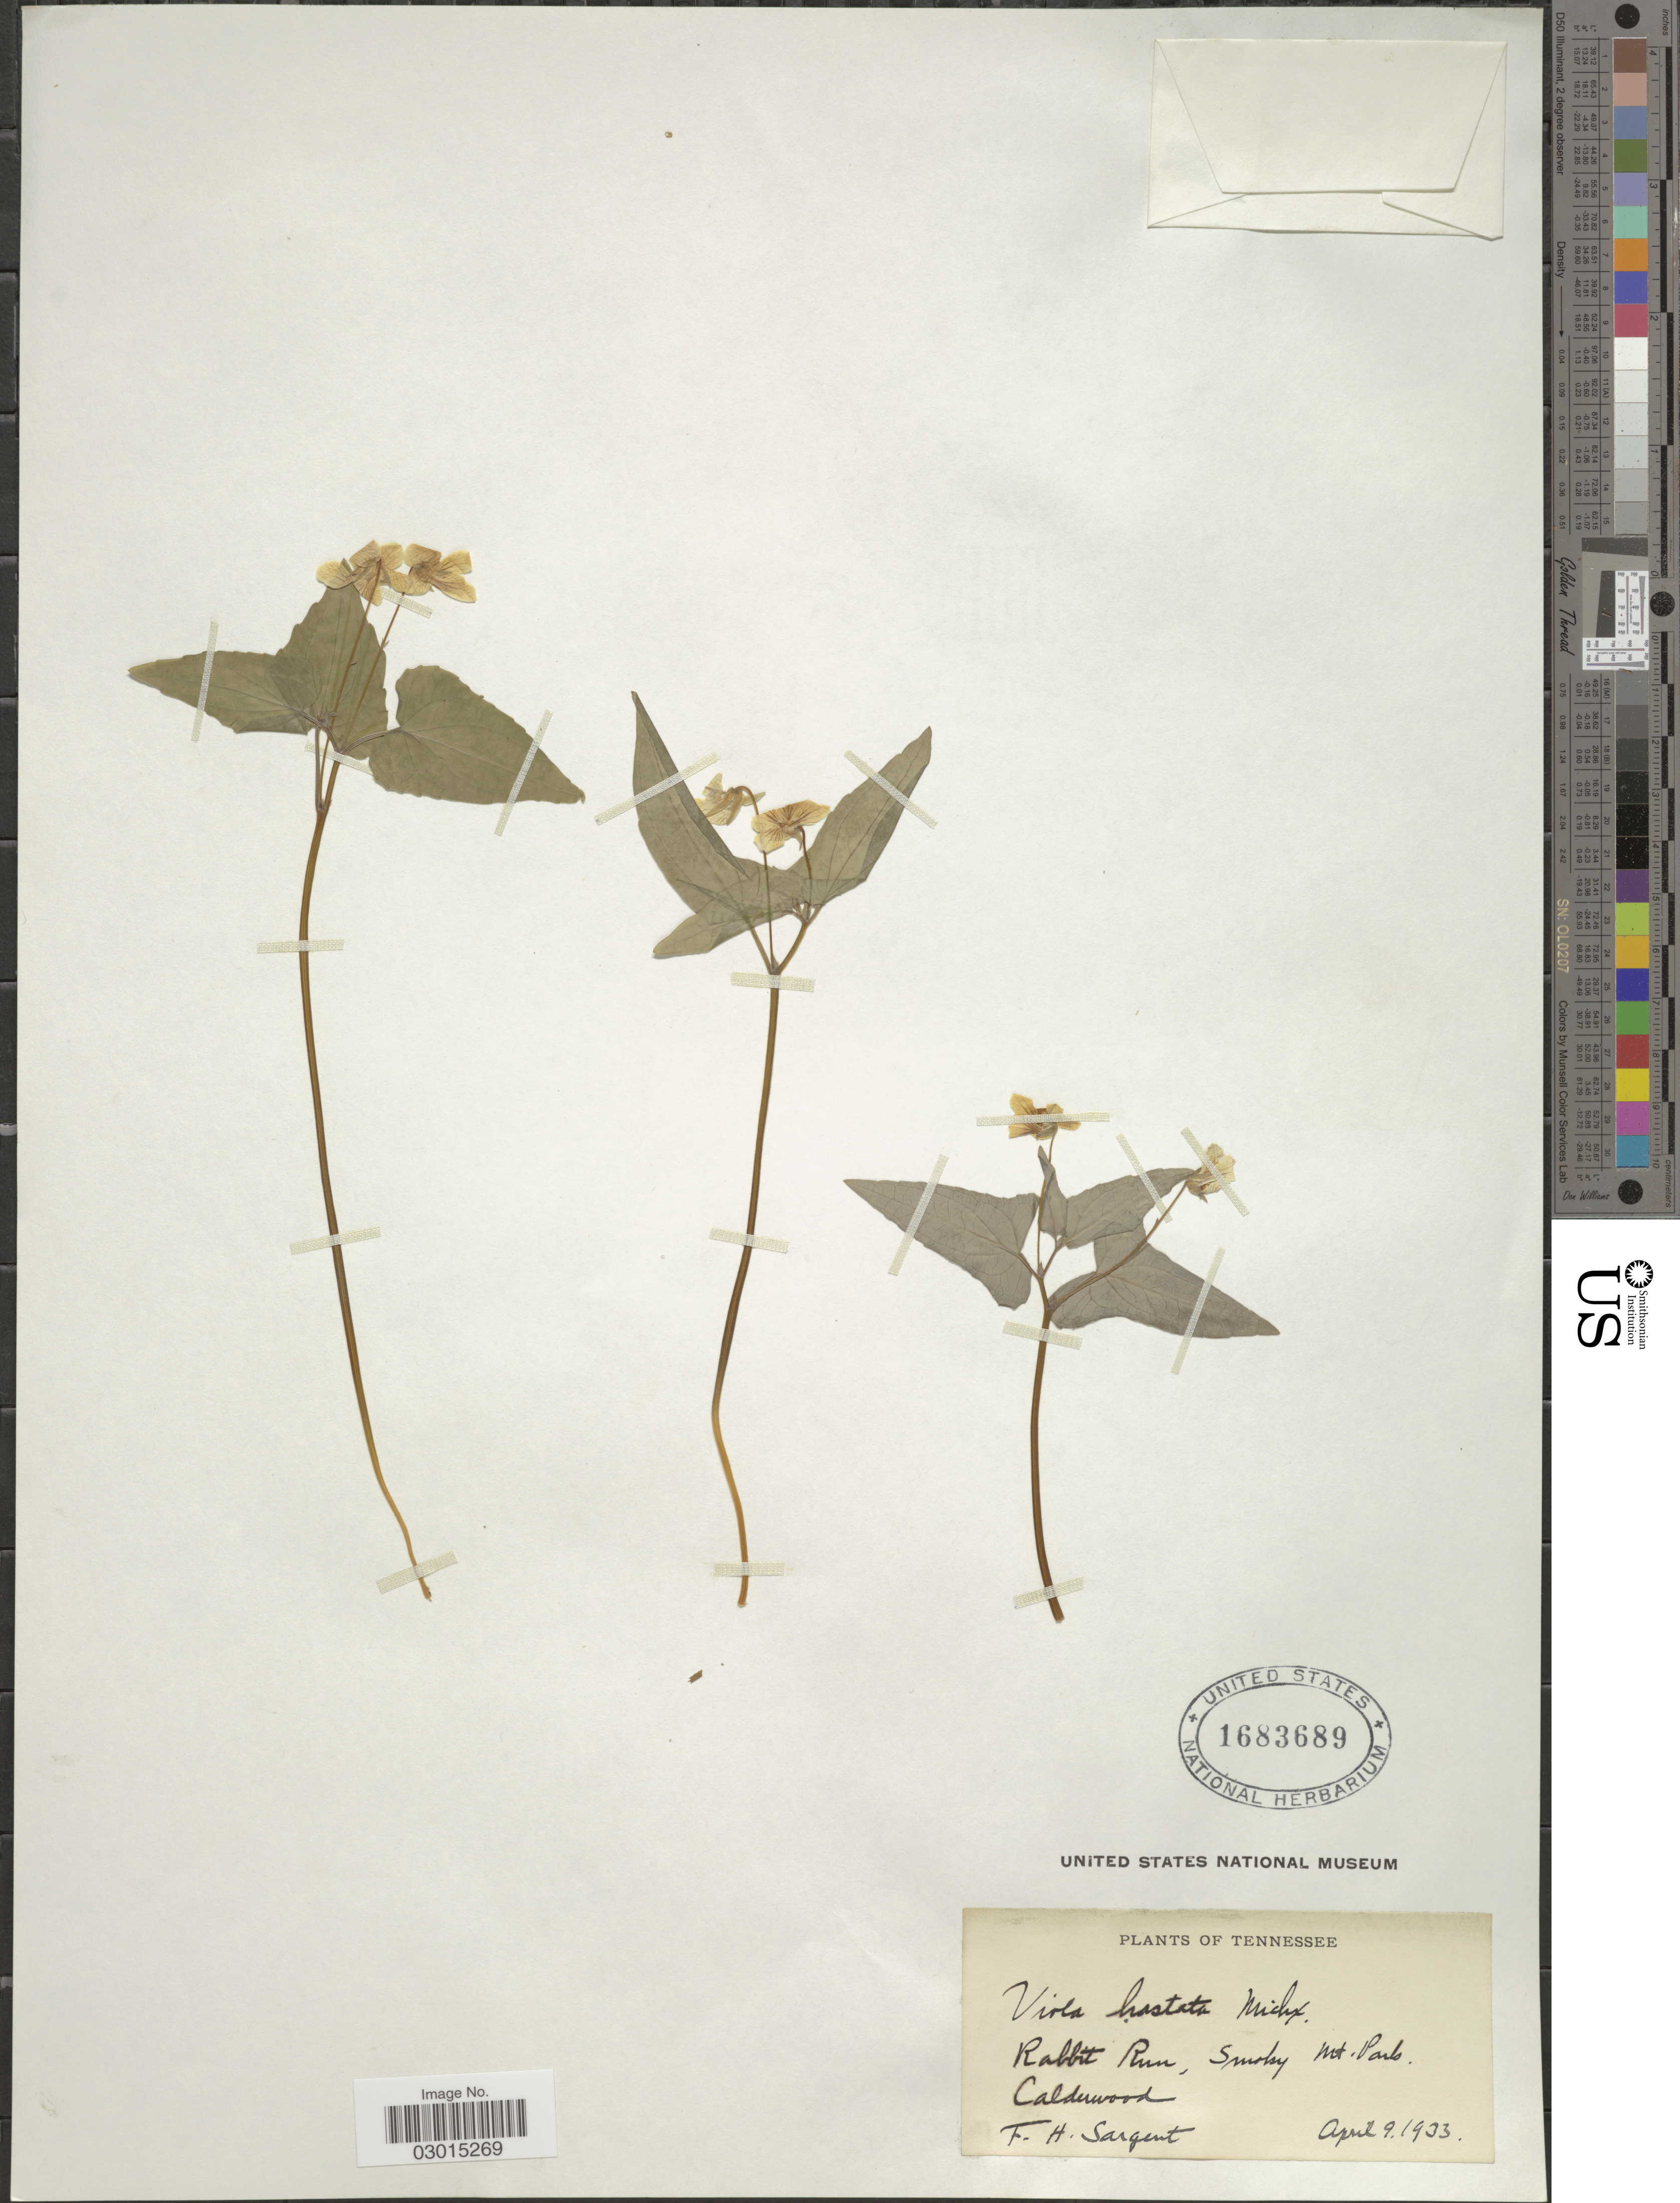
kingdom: Plantae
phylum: Tracheophyta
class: Magnoliopsida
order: Malpighiales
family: Violaceae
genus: Viola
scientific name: Viola hastata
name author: Michx.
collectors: F. H. Sargent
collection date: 1933-04-09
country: United States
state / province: Tennessee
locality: Rabbit Run, Smoky Mt. Park. Calderwood.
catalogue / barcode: US 1683689